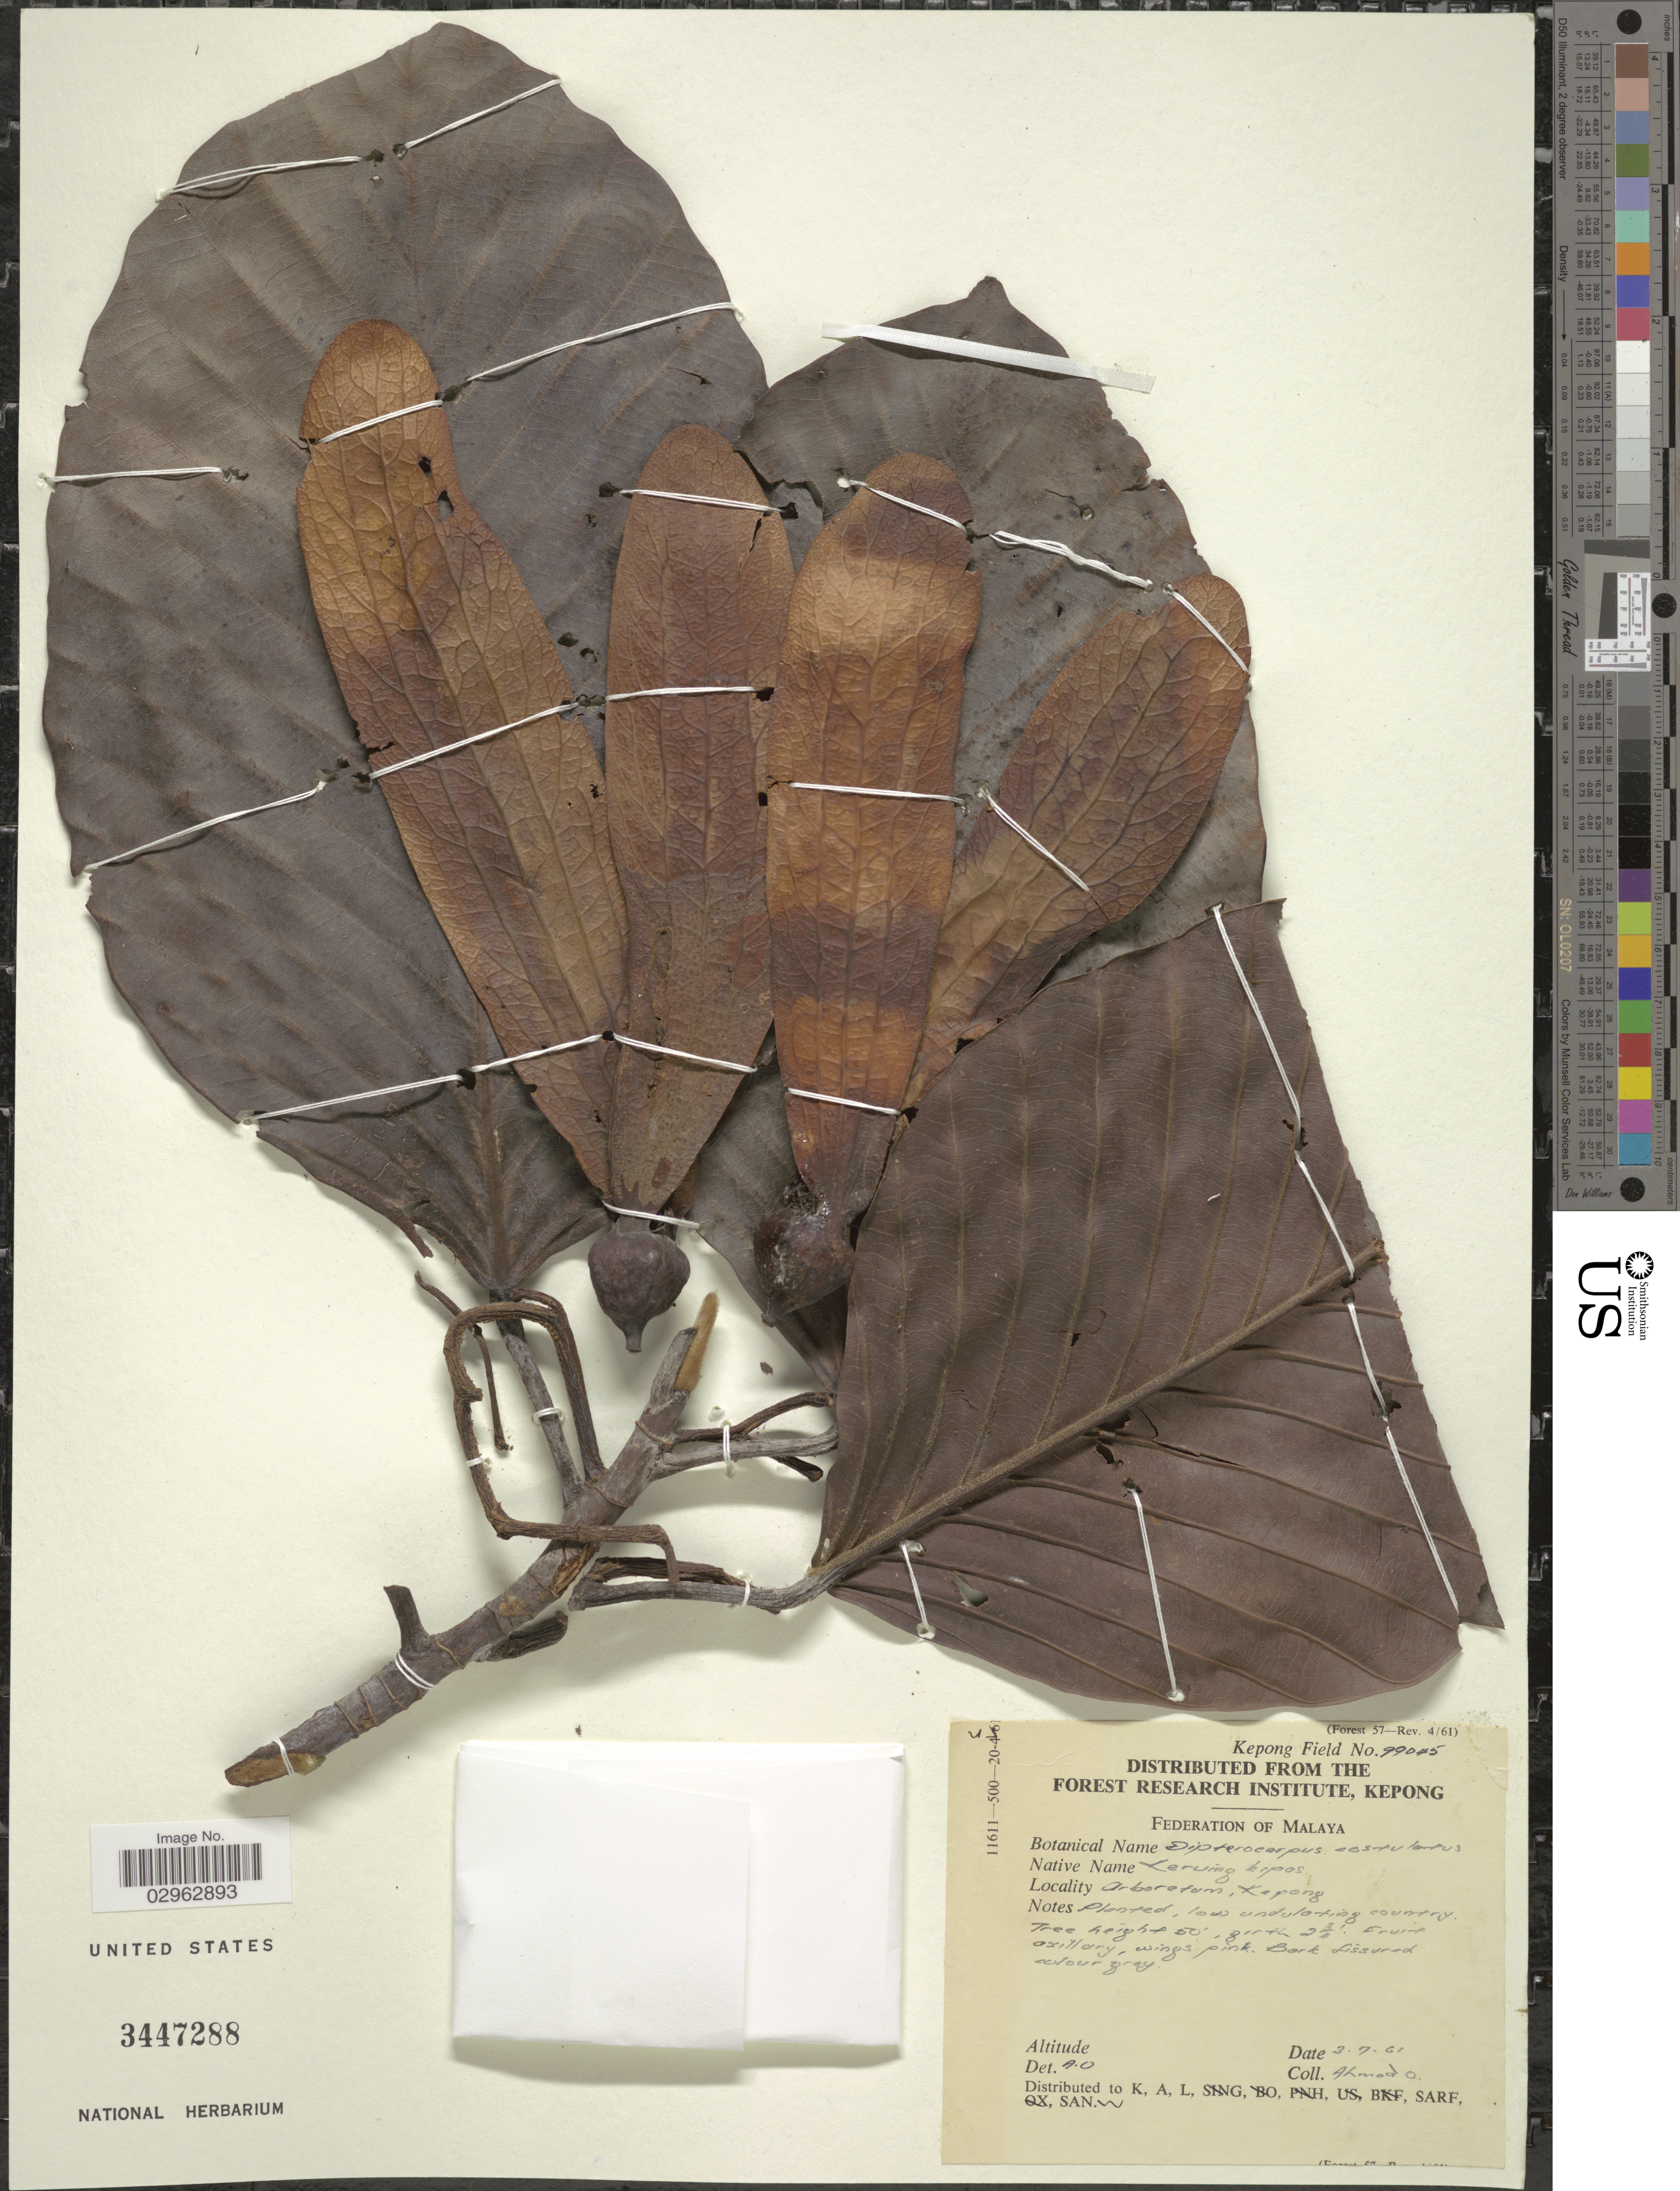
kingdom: Plantae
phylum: Tracheophyta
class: Magnoliopsida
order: Malvales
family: Dipterocarpaceae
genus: Dipterocarpus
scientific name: Dipterocarpus costulatus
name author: Slooten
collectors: O. Ahmad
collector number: Kepong Field 99045 ?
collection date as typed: Transcribed d/m/y: 3/7/61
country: Malaysia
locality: Federation of Malaya. Arboretum, Kepong.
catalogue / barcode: US 3447288